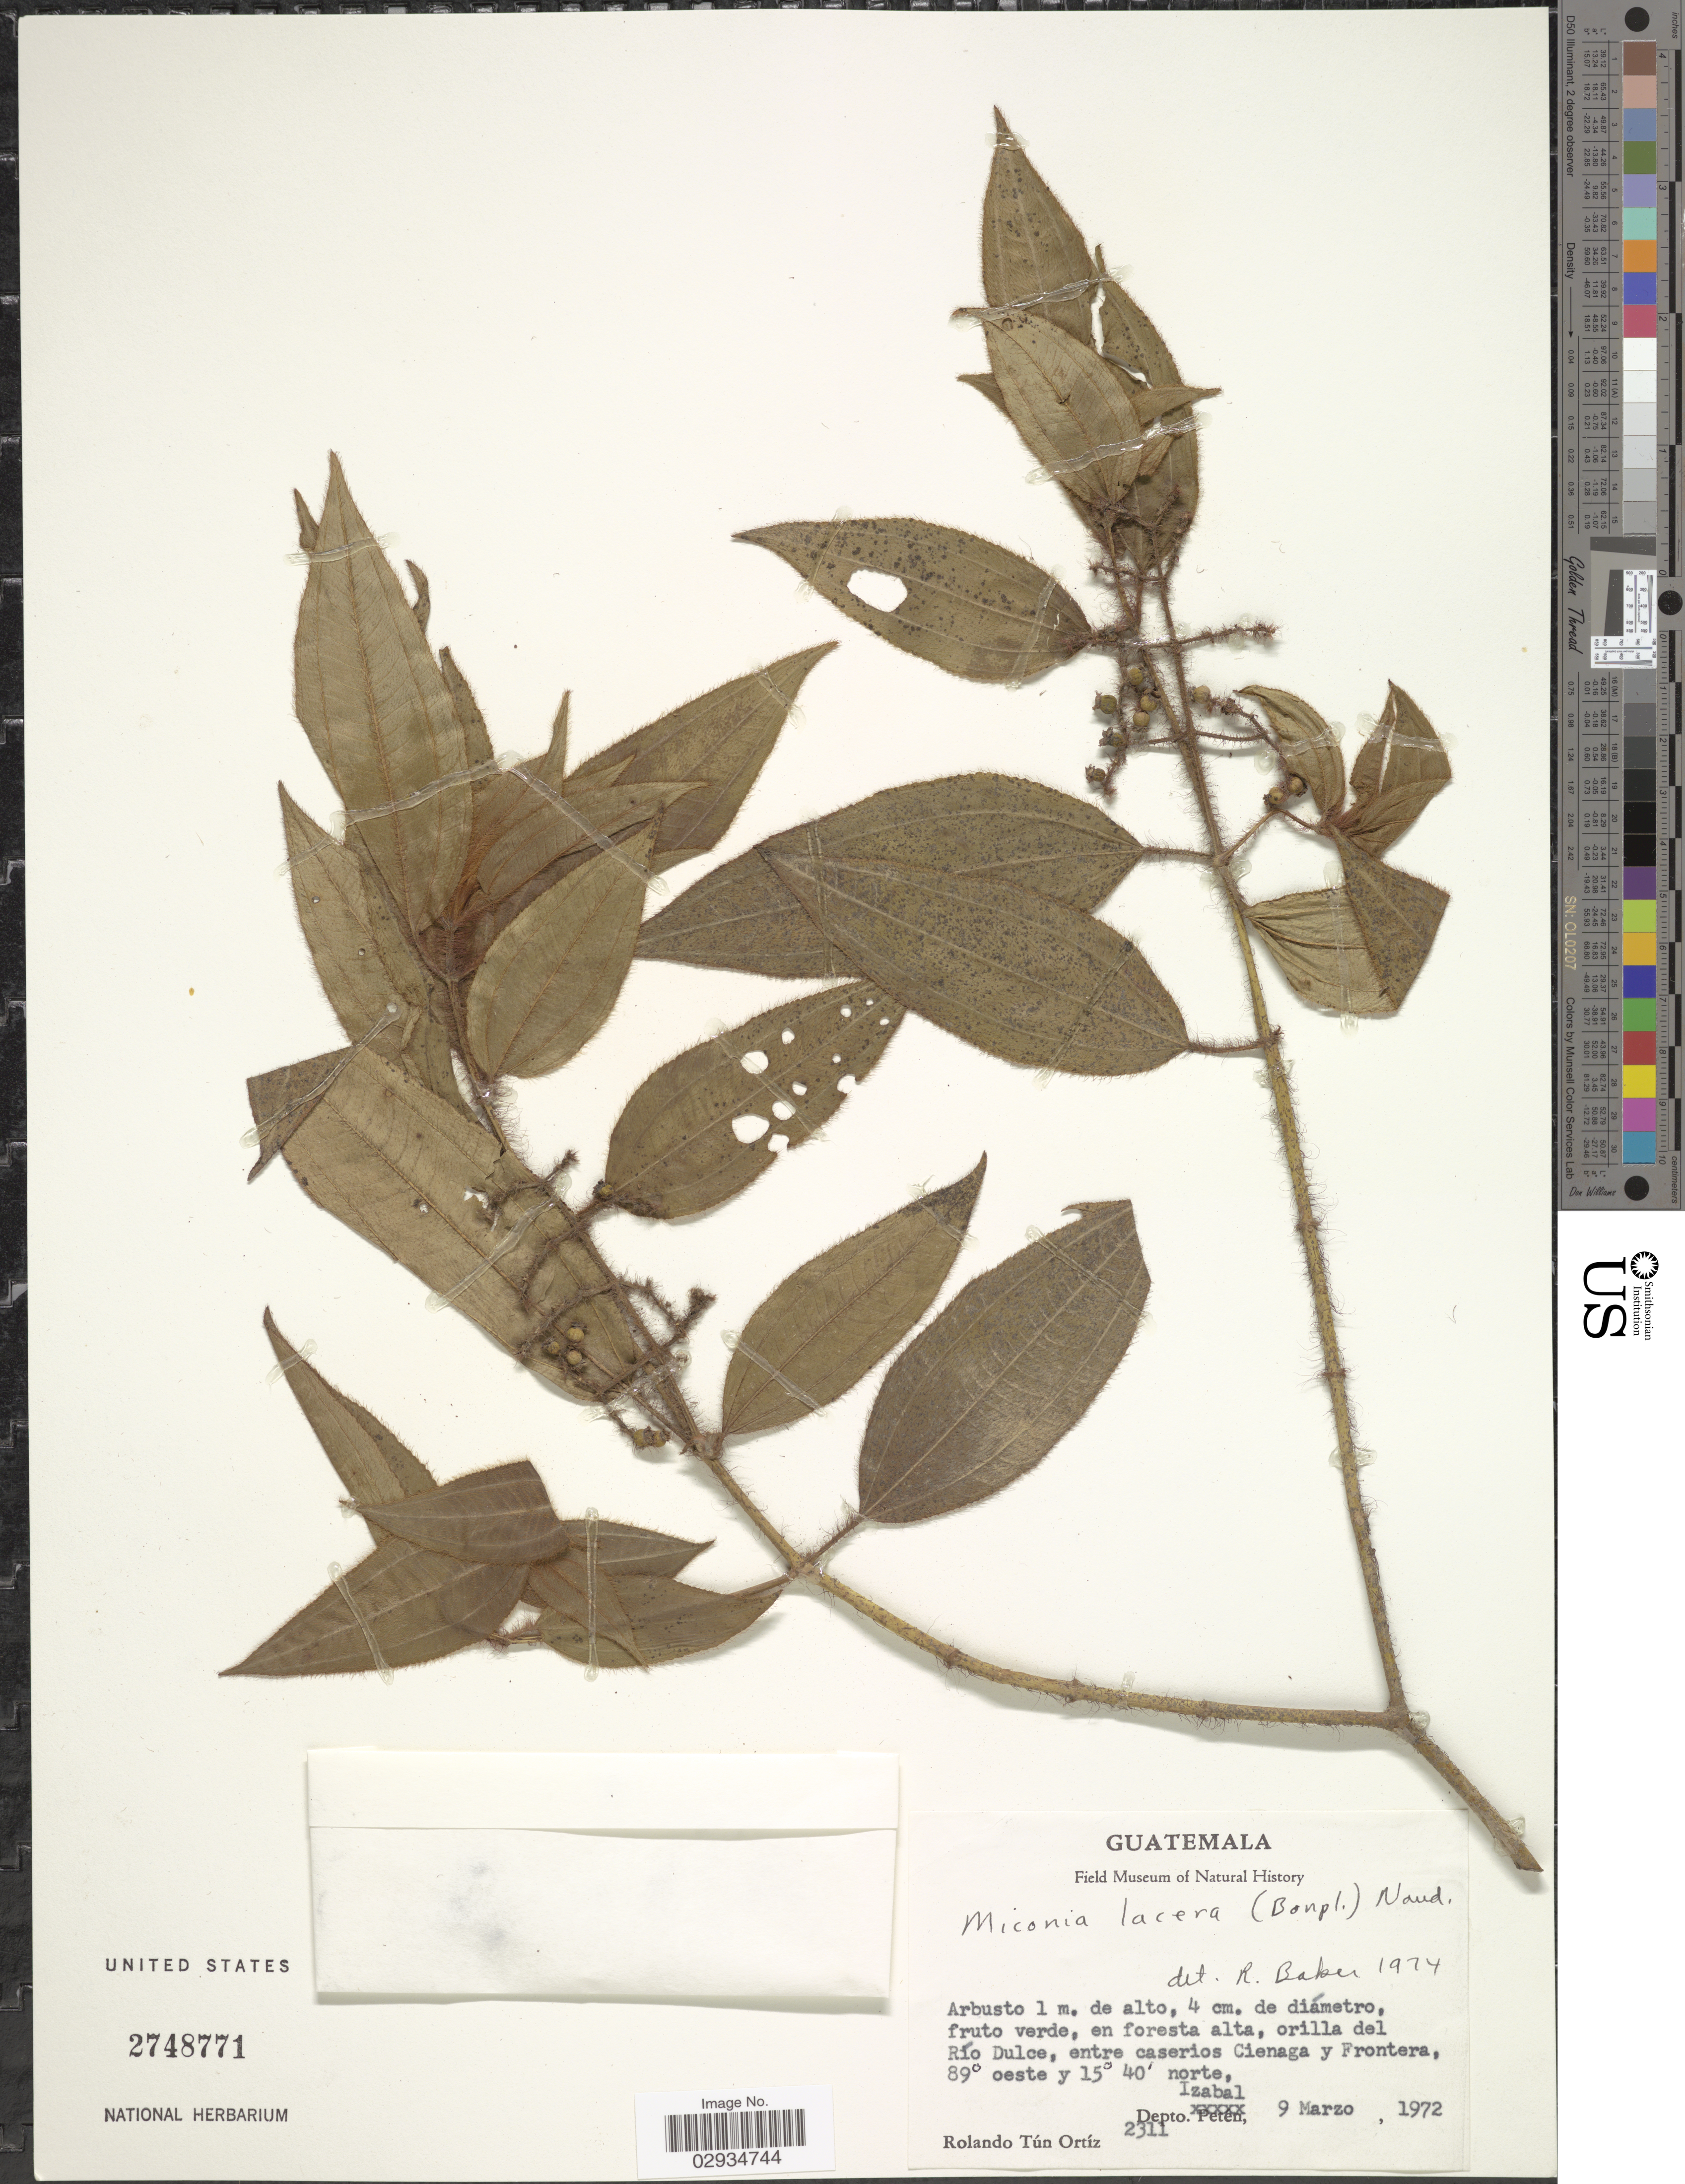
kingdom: Plantae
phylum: Tracheophyta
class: Magnoliopsida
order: Myrtales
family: Melastomataceae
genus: Miconia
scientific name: Miconia lacera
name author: (Bonpl.) Naudin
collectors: R. T. Ortíz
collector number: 2311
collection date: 1972-03-09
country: Guatemala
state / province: Izabal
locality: Orilla del Río Dulce, entre caserios Cienaga y Frontera. Depto. Izabal.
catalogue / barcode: US 2748771